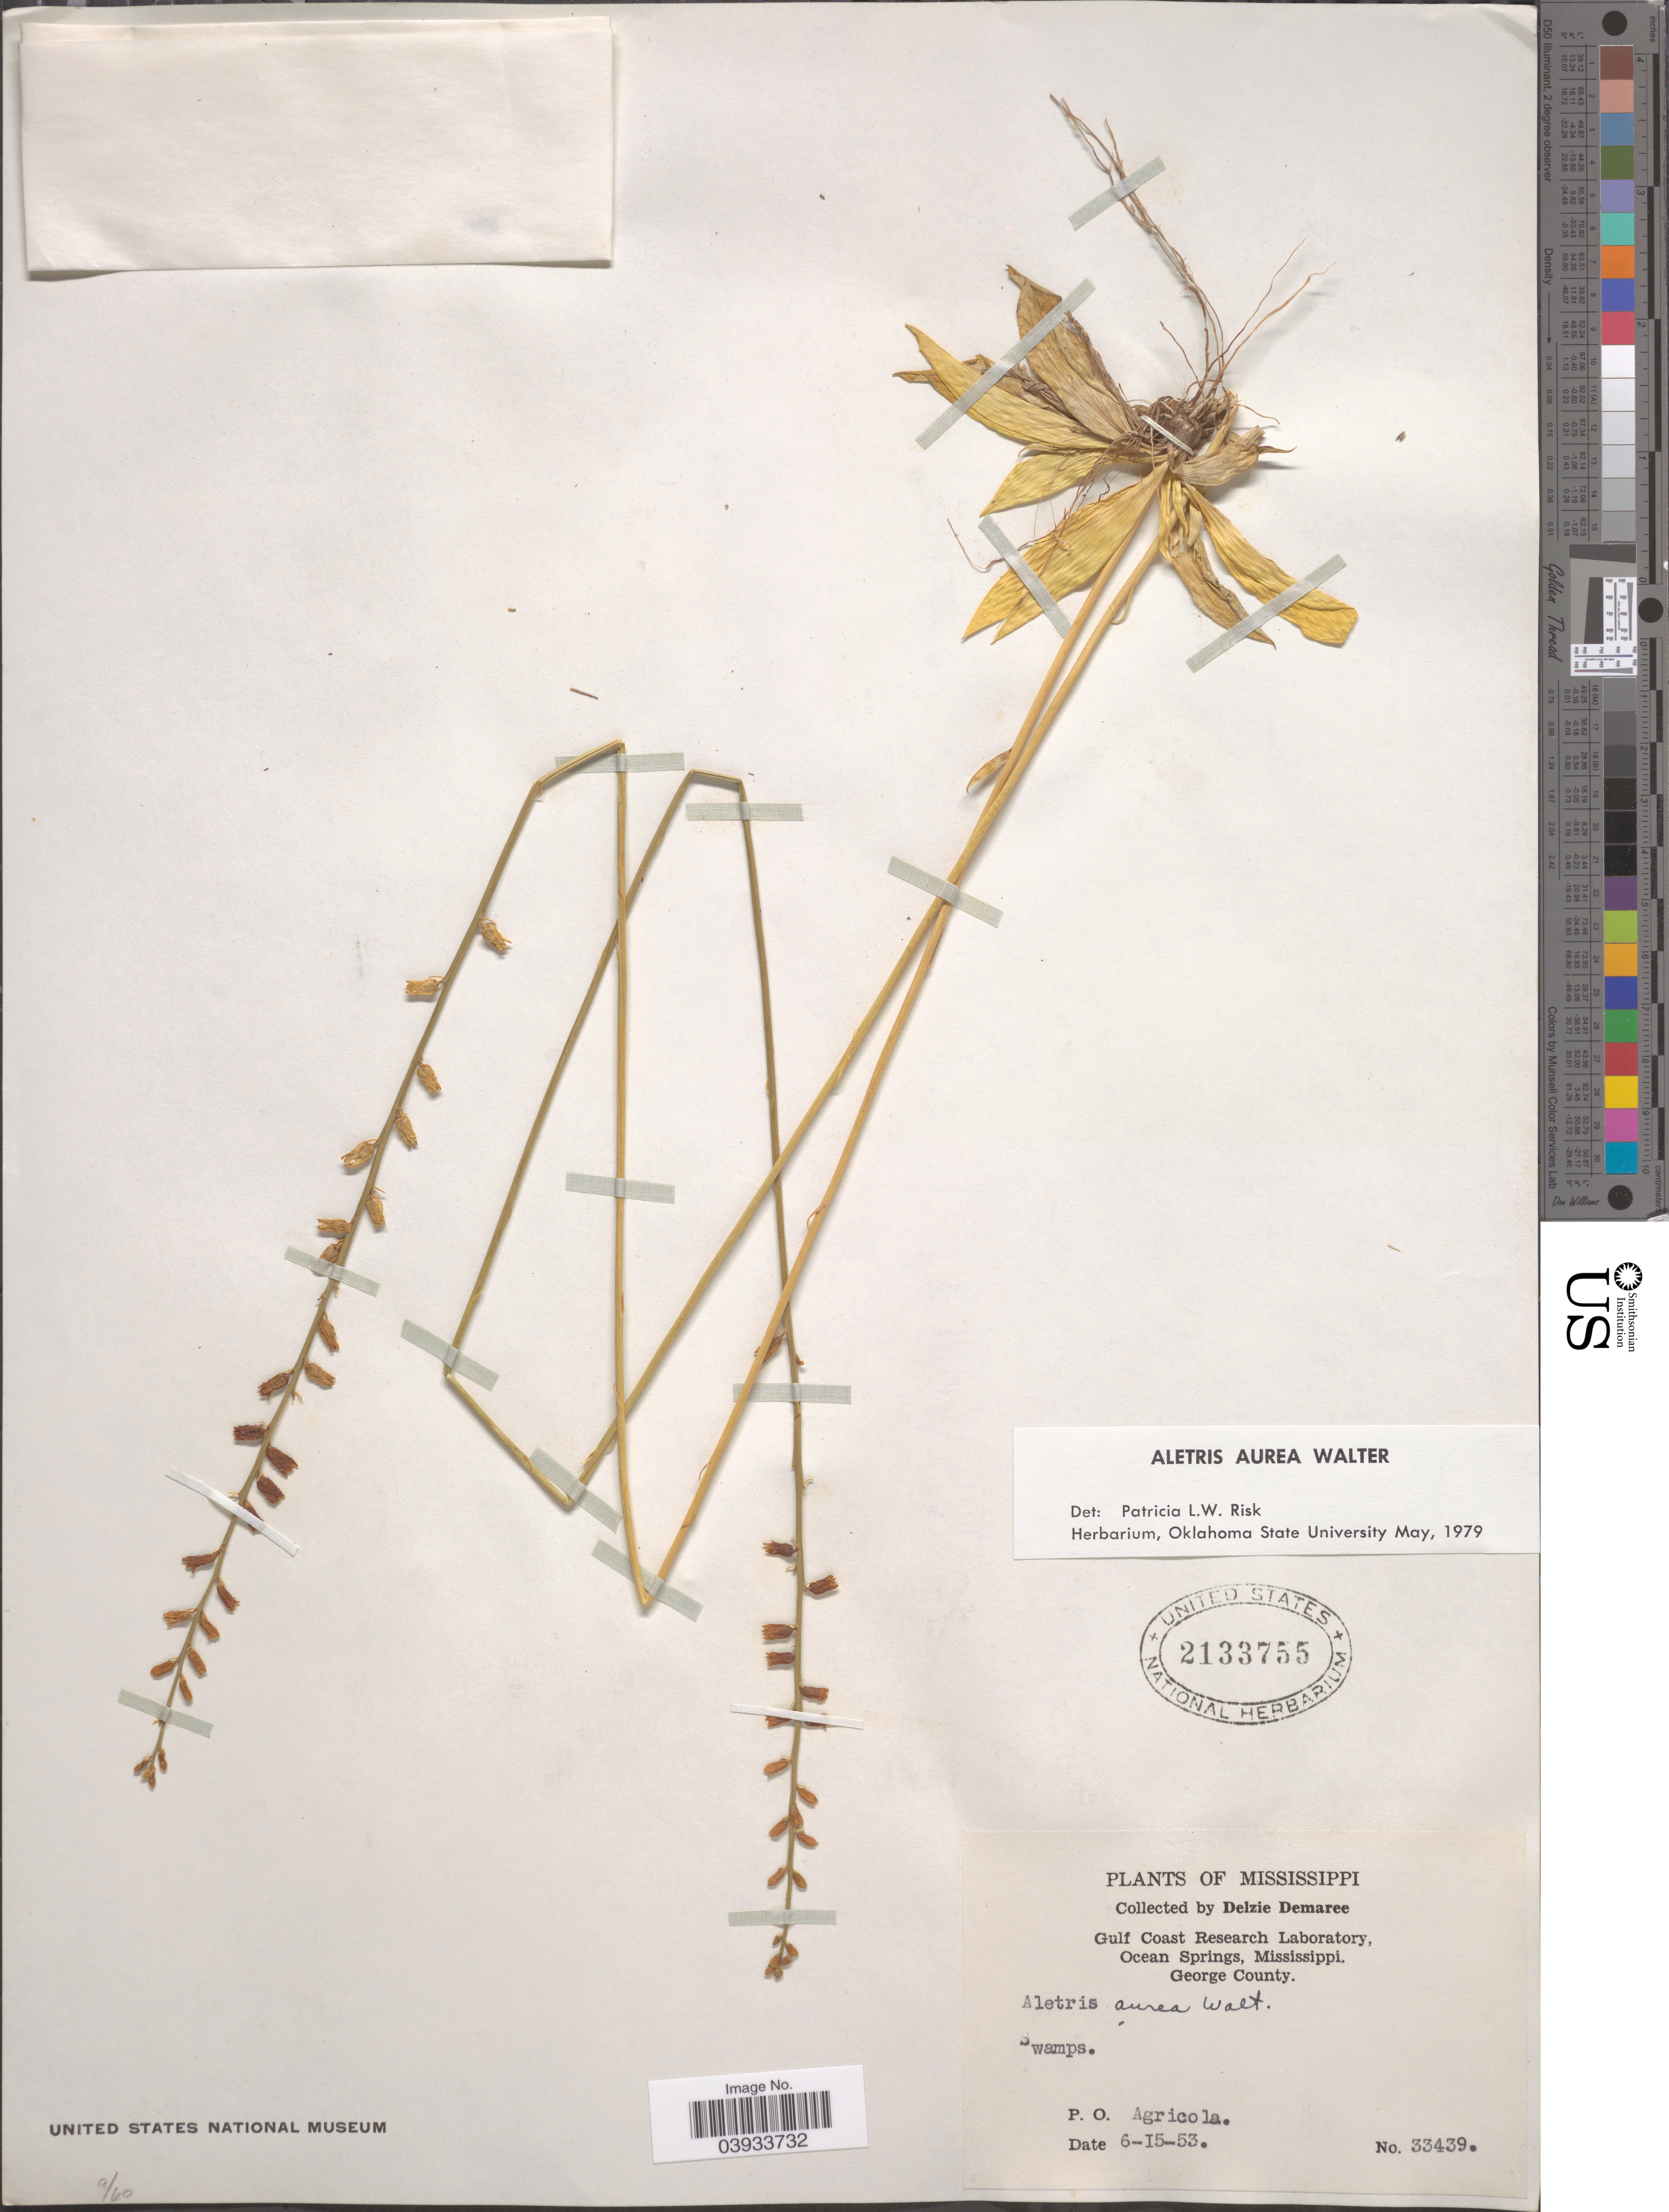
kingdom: Plantae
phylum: Tracheophyta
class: Liliopsida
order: Dioscoreales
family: Nartheciaceae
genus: Aletris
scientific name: Aletris aurea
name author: Walter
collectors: D. Demaree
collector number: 33439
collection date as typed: Transcribed d/m/y: 15/6/53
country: United States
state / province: Mississippi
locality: George County. Ocean Springs. Swamps. P.O. Agricola.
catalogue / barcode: US 2133755